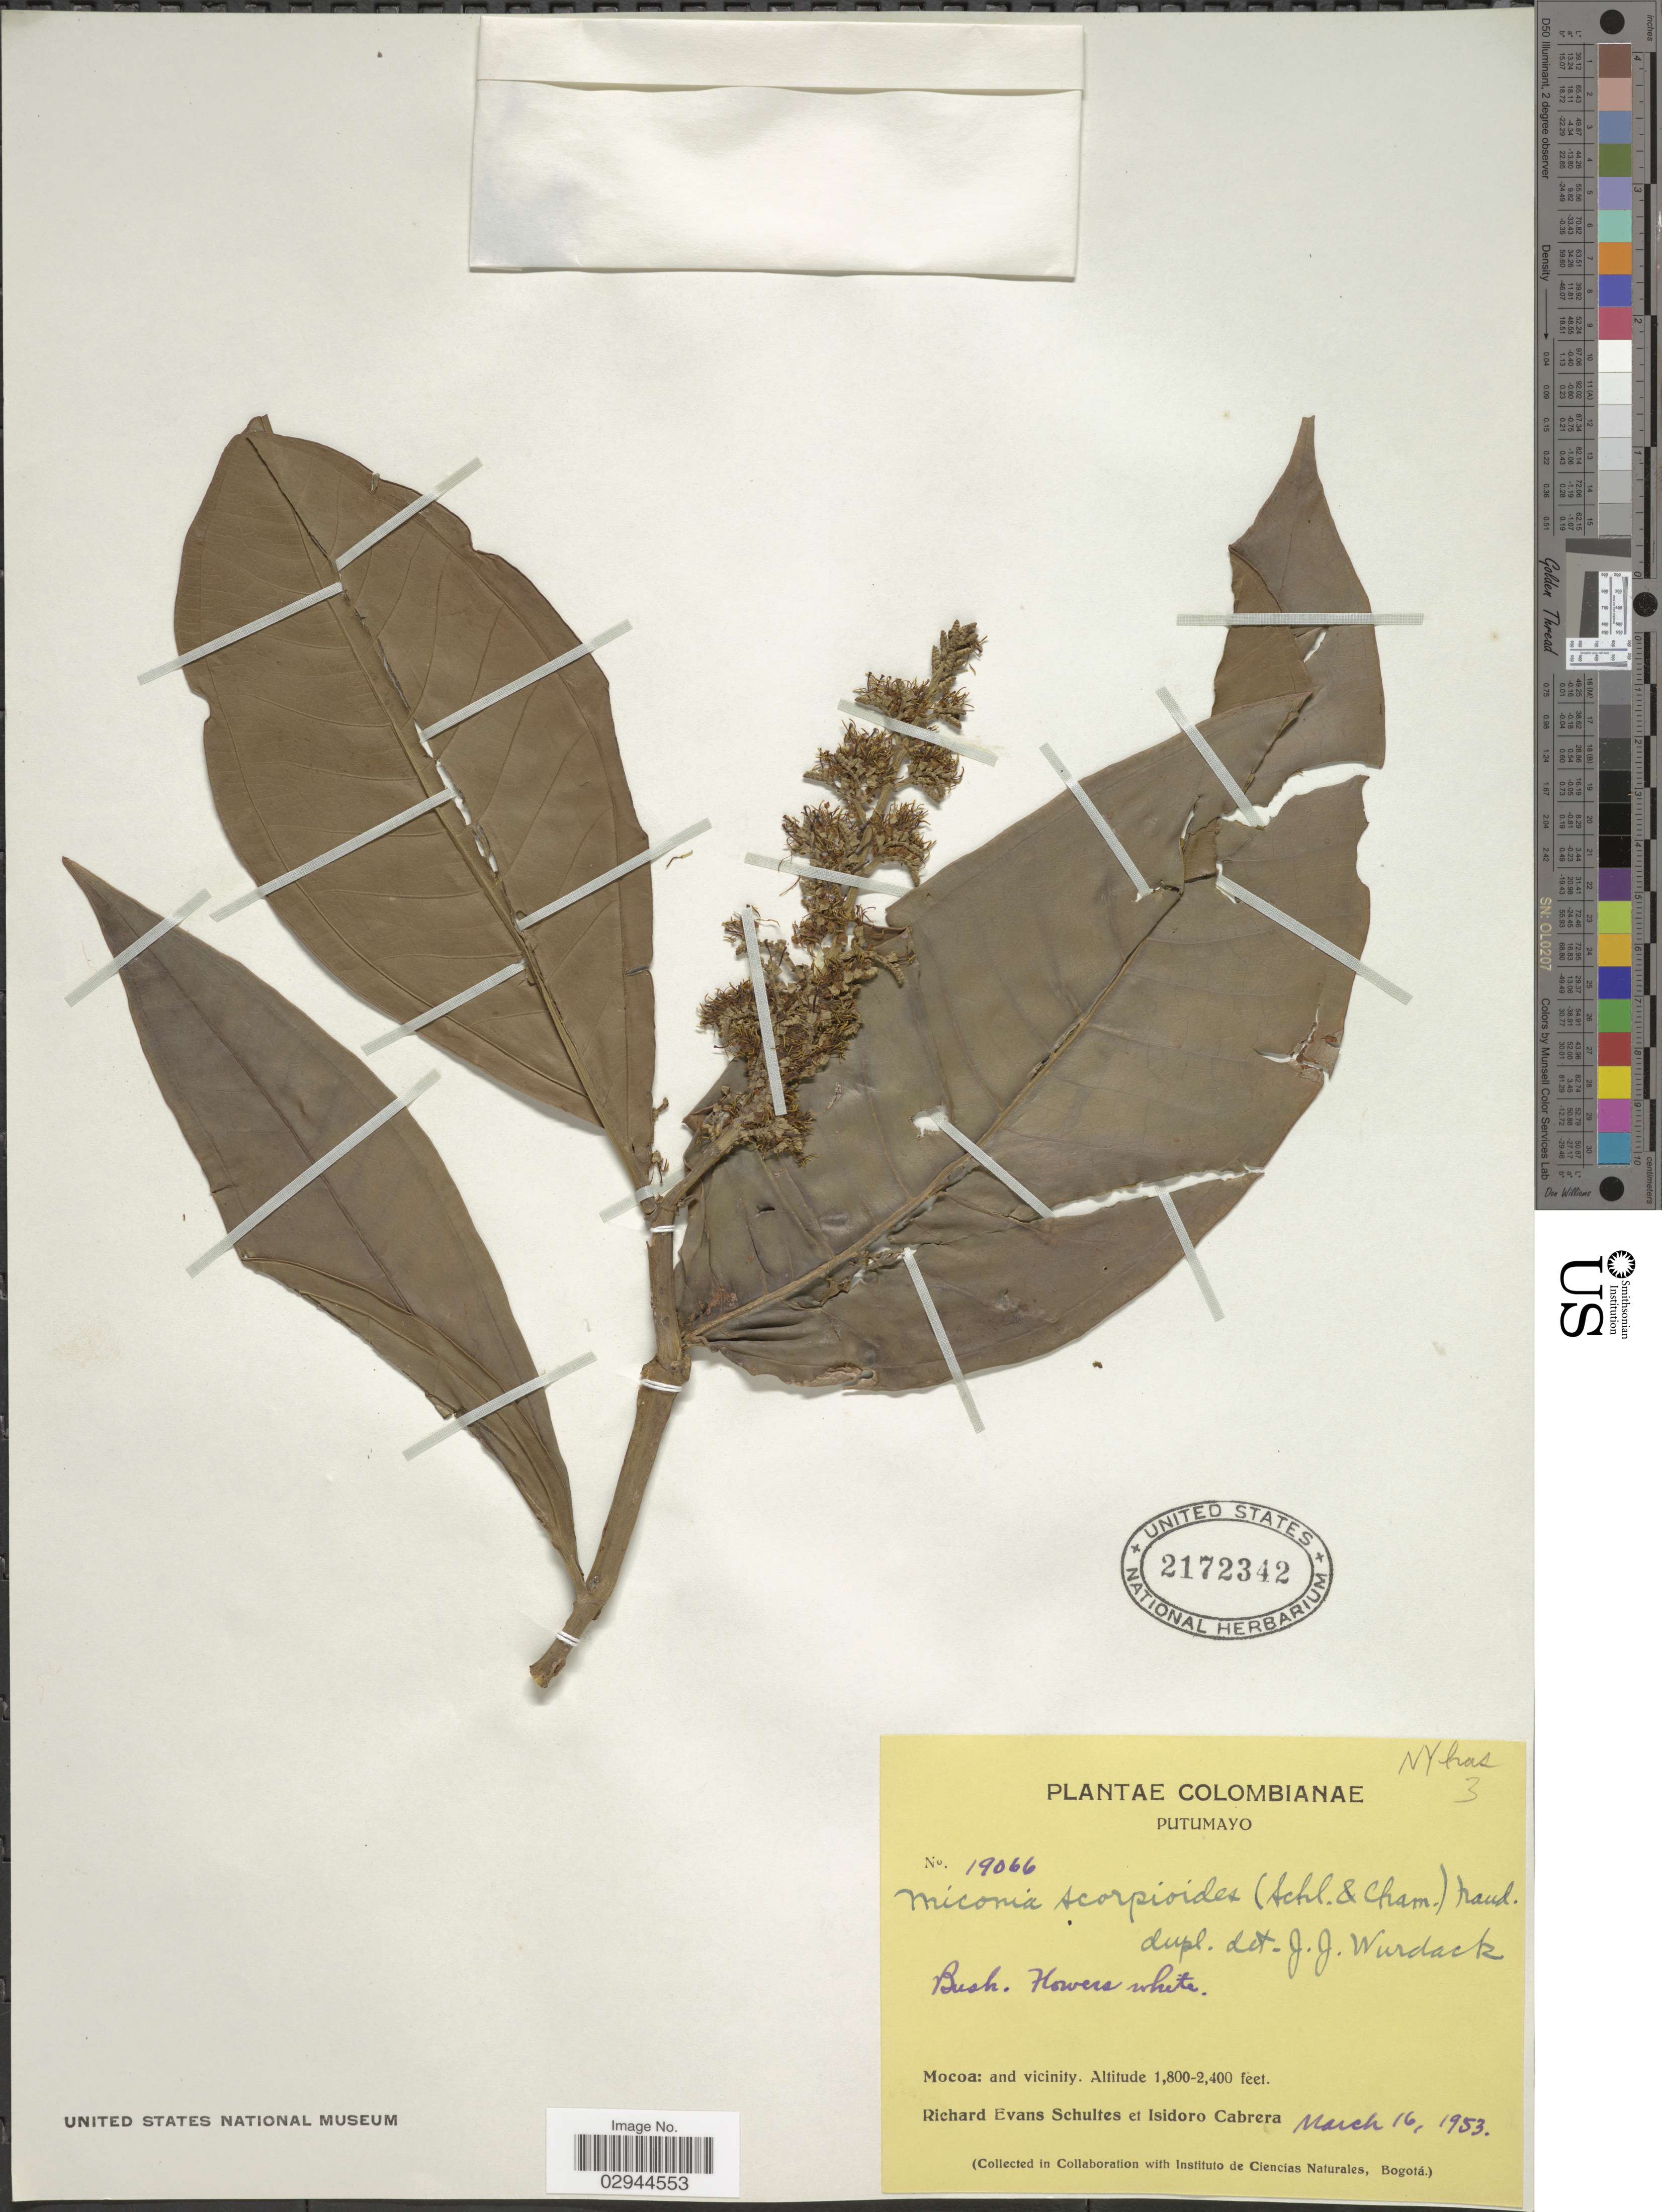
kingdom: Plantae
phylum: Tracheophyta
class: Magnoliopsida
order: Myrtales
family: Melastomataceae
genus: Miconia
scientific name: Miconia trinervia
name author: (Sw.) D. Don ex Loudon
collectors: R. E. Schultes & I. Cabrera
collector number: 19066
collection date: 1953-03-16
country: Colombia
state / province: Putumayo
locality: Mocoa and vicinity.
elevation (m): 549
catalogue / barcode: US 2172342